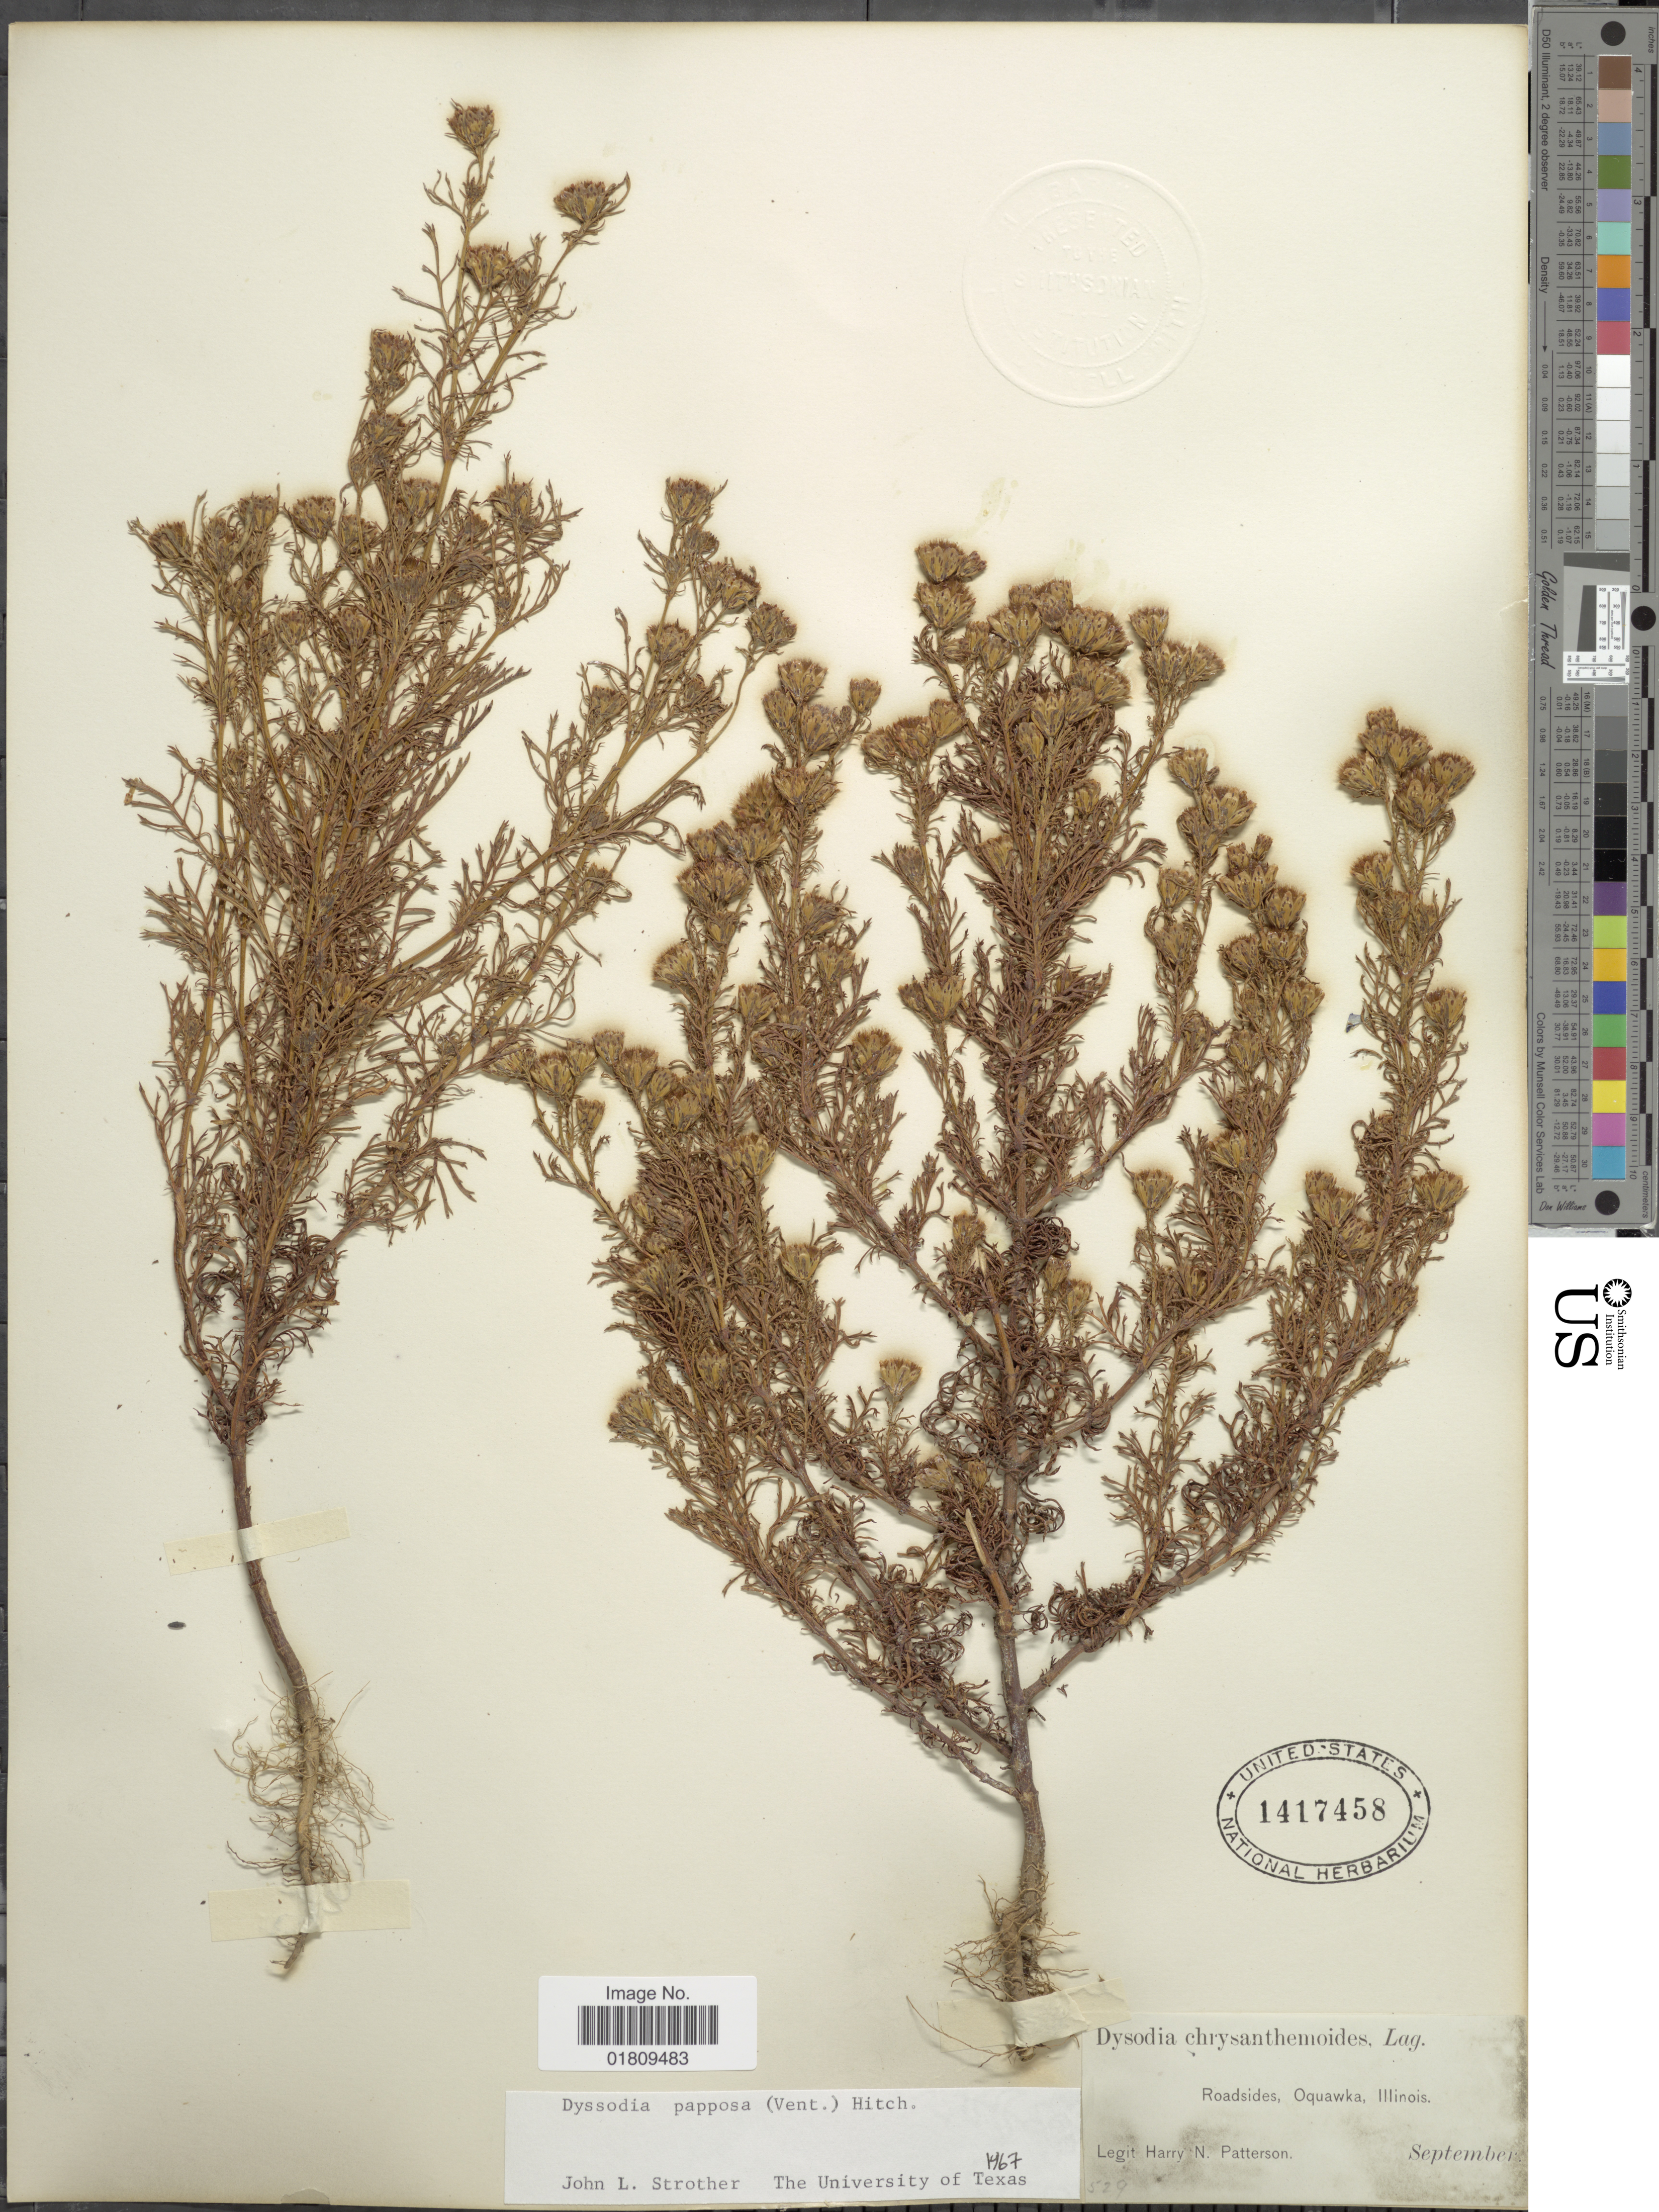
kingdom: Plantae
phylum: Tracheophyta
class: Magnoliopsida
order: Asterales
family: Asteraceae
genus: Dyssodia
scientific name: Dyssodia papposa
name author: (Vent.) Hitchc.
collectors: H. N. Patterson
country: United States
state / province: Illinois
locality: Roadsides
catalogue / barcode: US 1417458